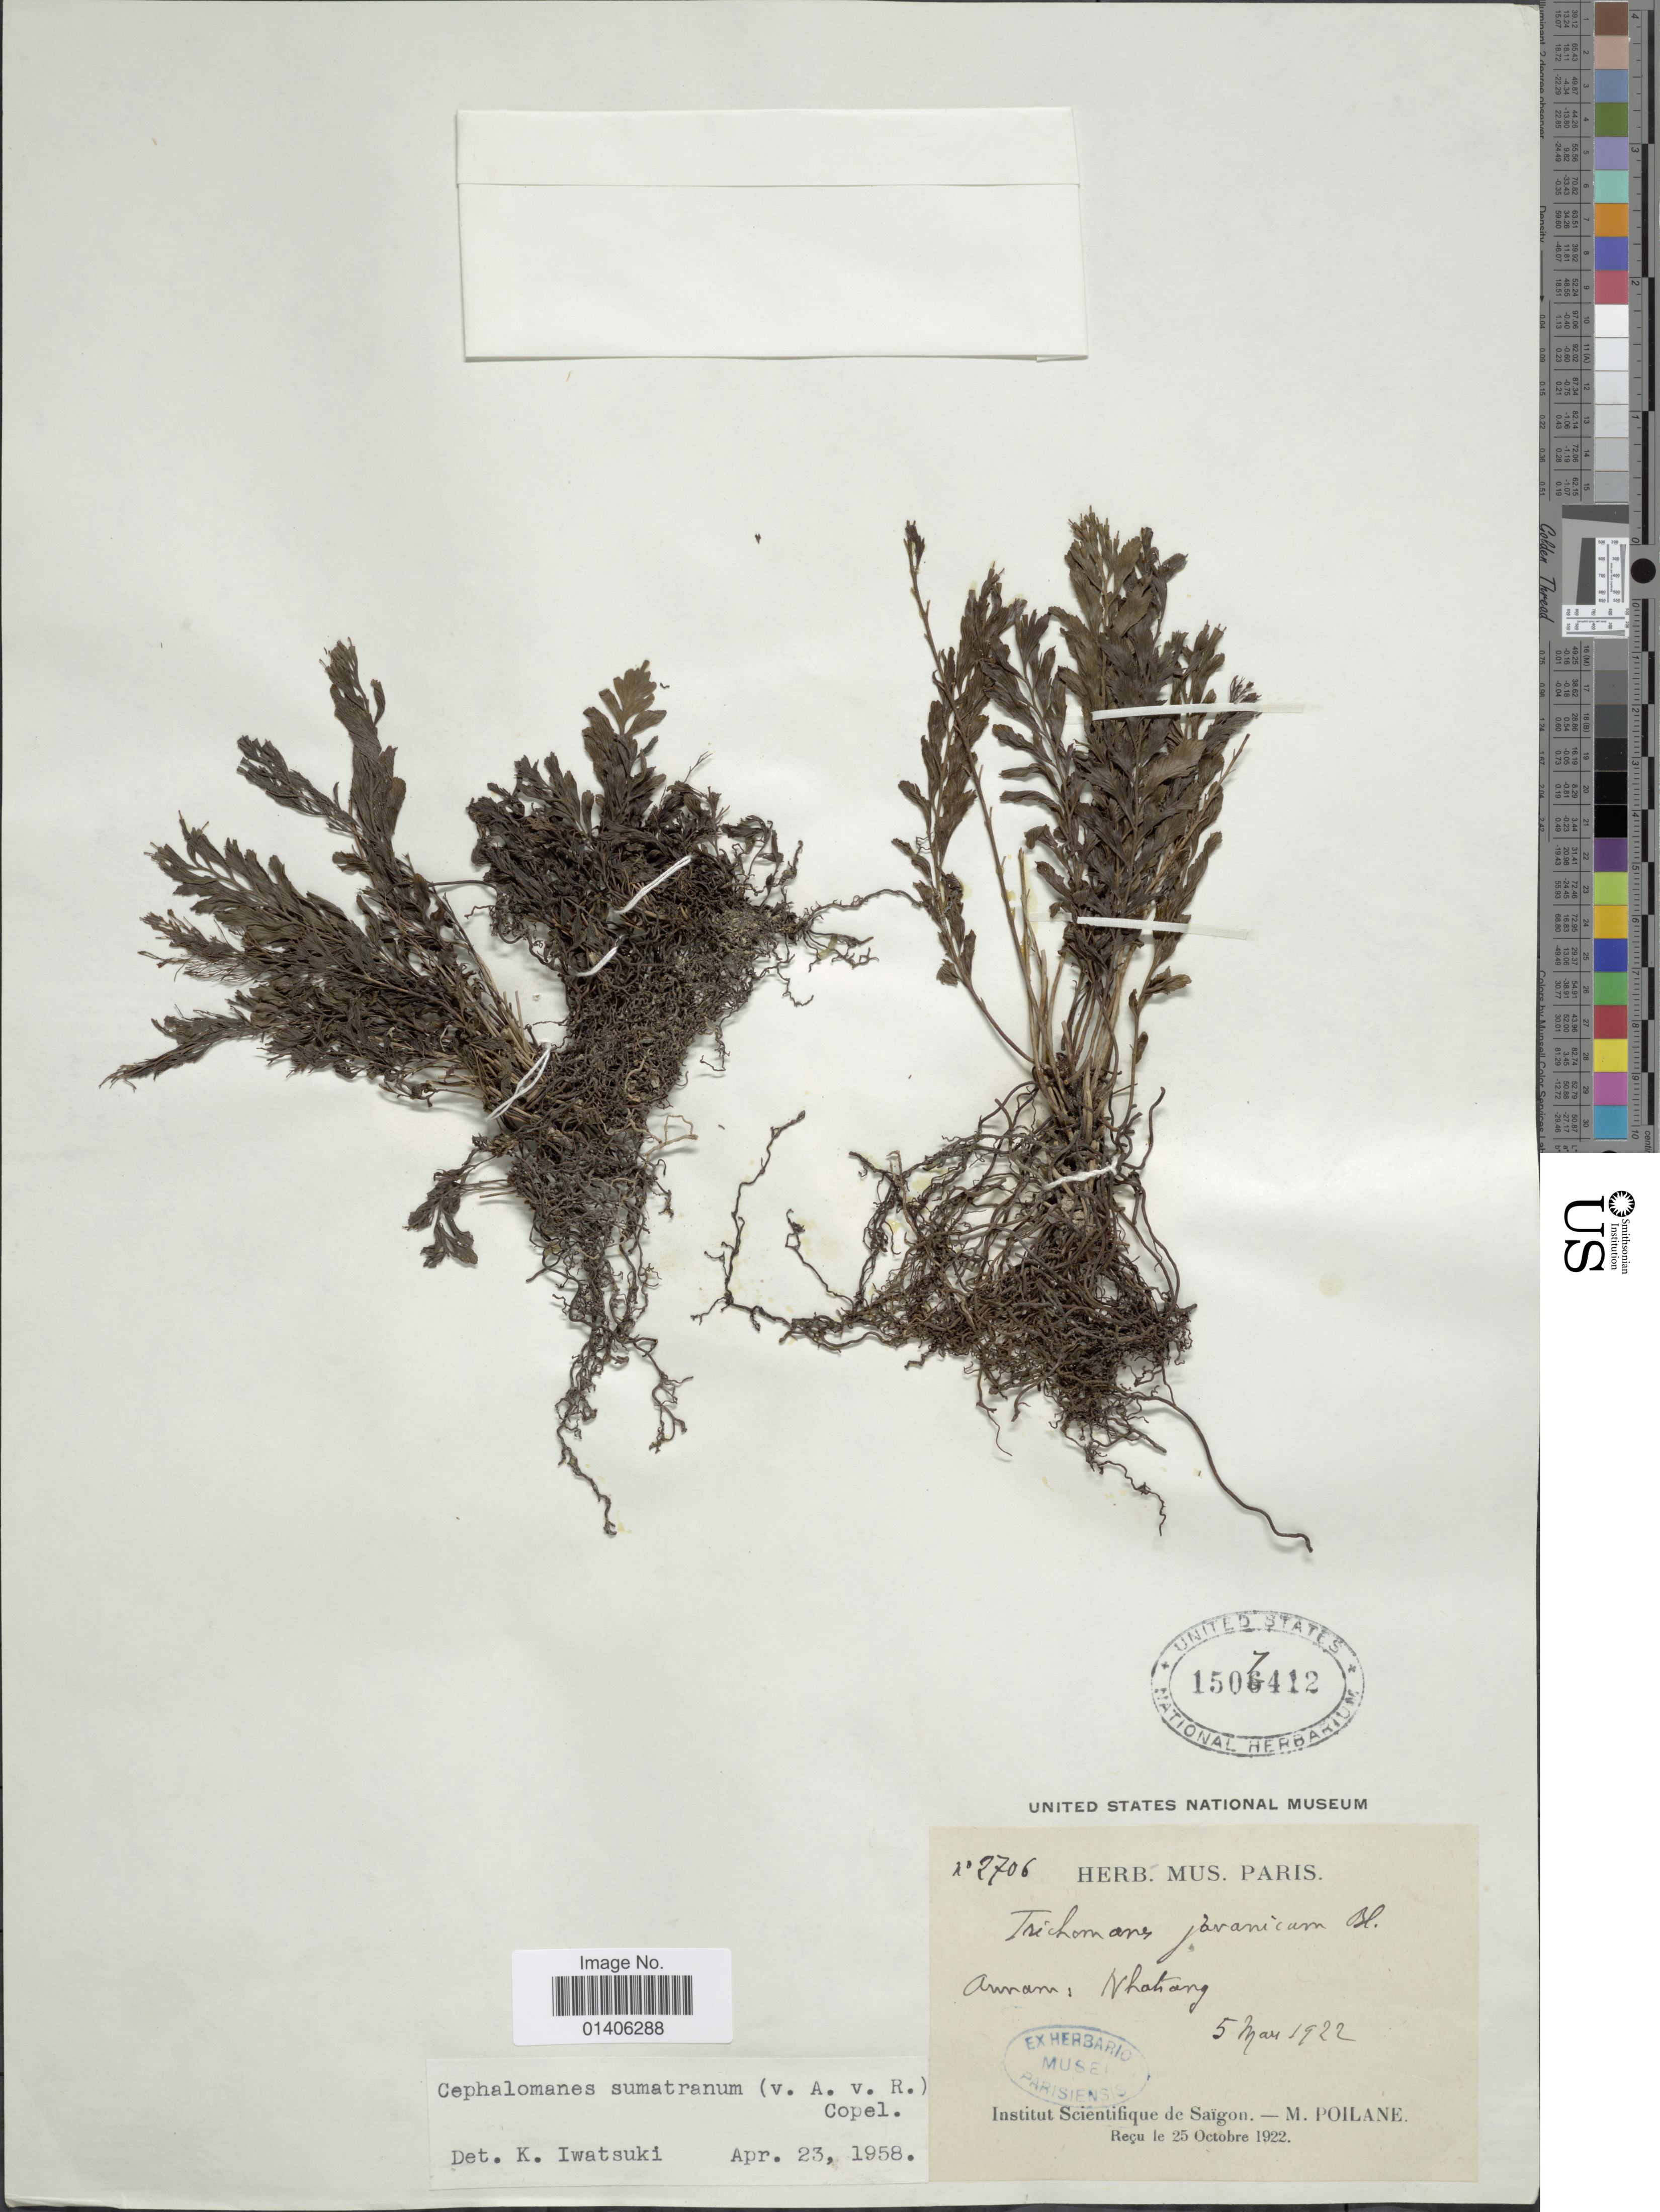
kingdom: Plantae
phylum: Tracheophyta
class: Polypodiopsida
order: Hymenophyllales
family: Hymenophyllaceae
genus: Cephalomanes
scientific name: Cephalomanes javanicum var. sumatranum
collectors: M. Poilane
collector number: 2706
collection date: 1922-03-05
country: Vietnam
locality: Annam: NHatang [interpreted]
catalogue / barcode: US 1507412